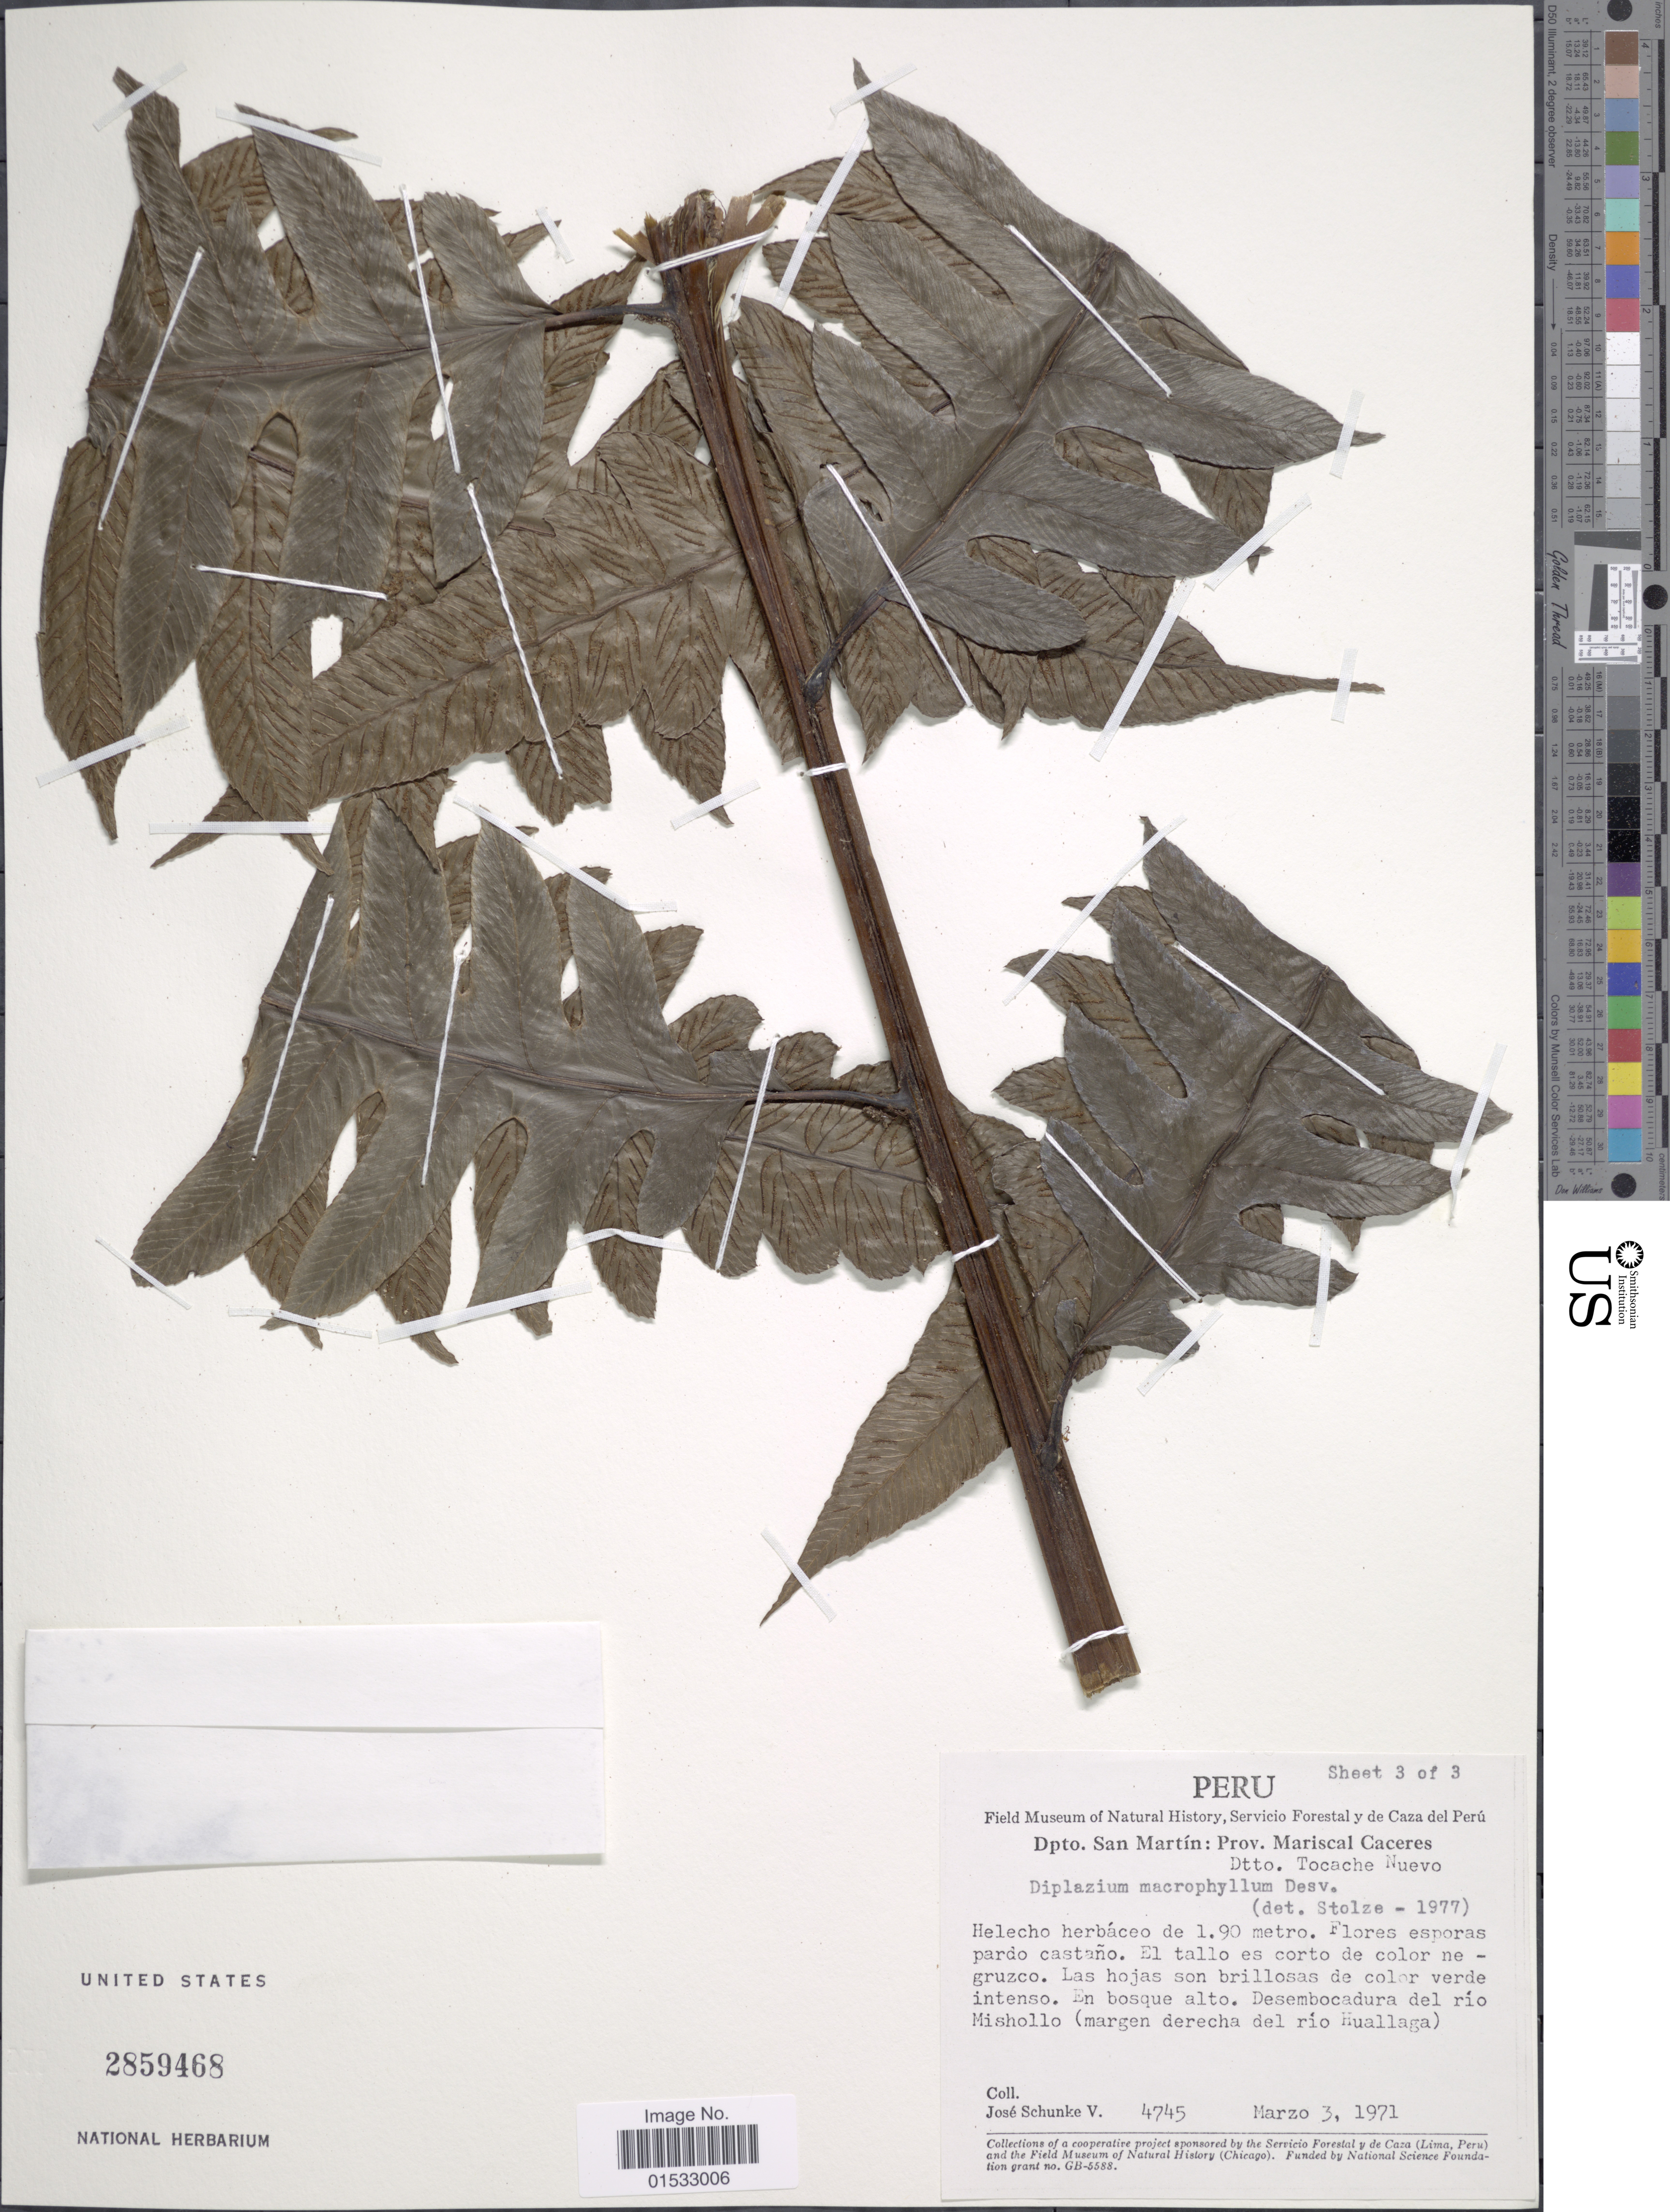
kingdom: Plantae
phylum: Tracheophyta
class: Polypodiopsida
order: Polypodiales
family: Athyriaceae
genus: Diplazium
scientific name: Diplazium macrophyllum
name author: Desv.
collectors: J. Schunke Vigo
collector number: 4745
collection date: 1971-03-03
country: Peru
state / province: San Martín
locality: Prov. Mariscal Caceres, Dtto. Tocache Nuevo, Helecho herbáceo de 1.90 metro. Desembocadura del río Mishollo (margen derecha del río Huallaga)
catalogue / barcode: US 2859468